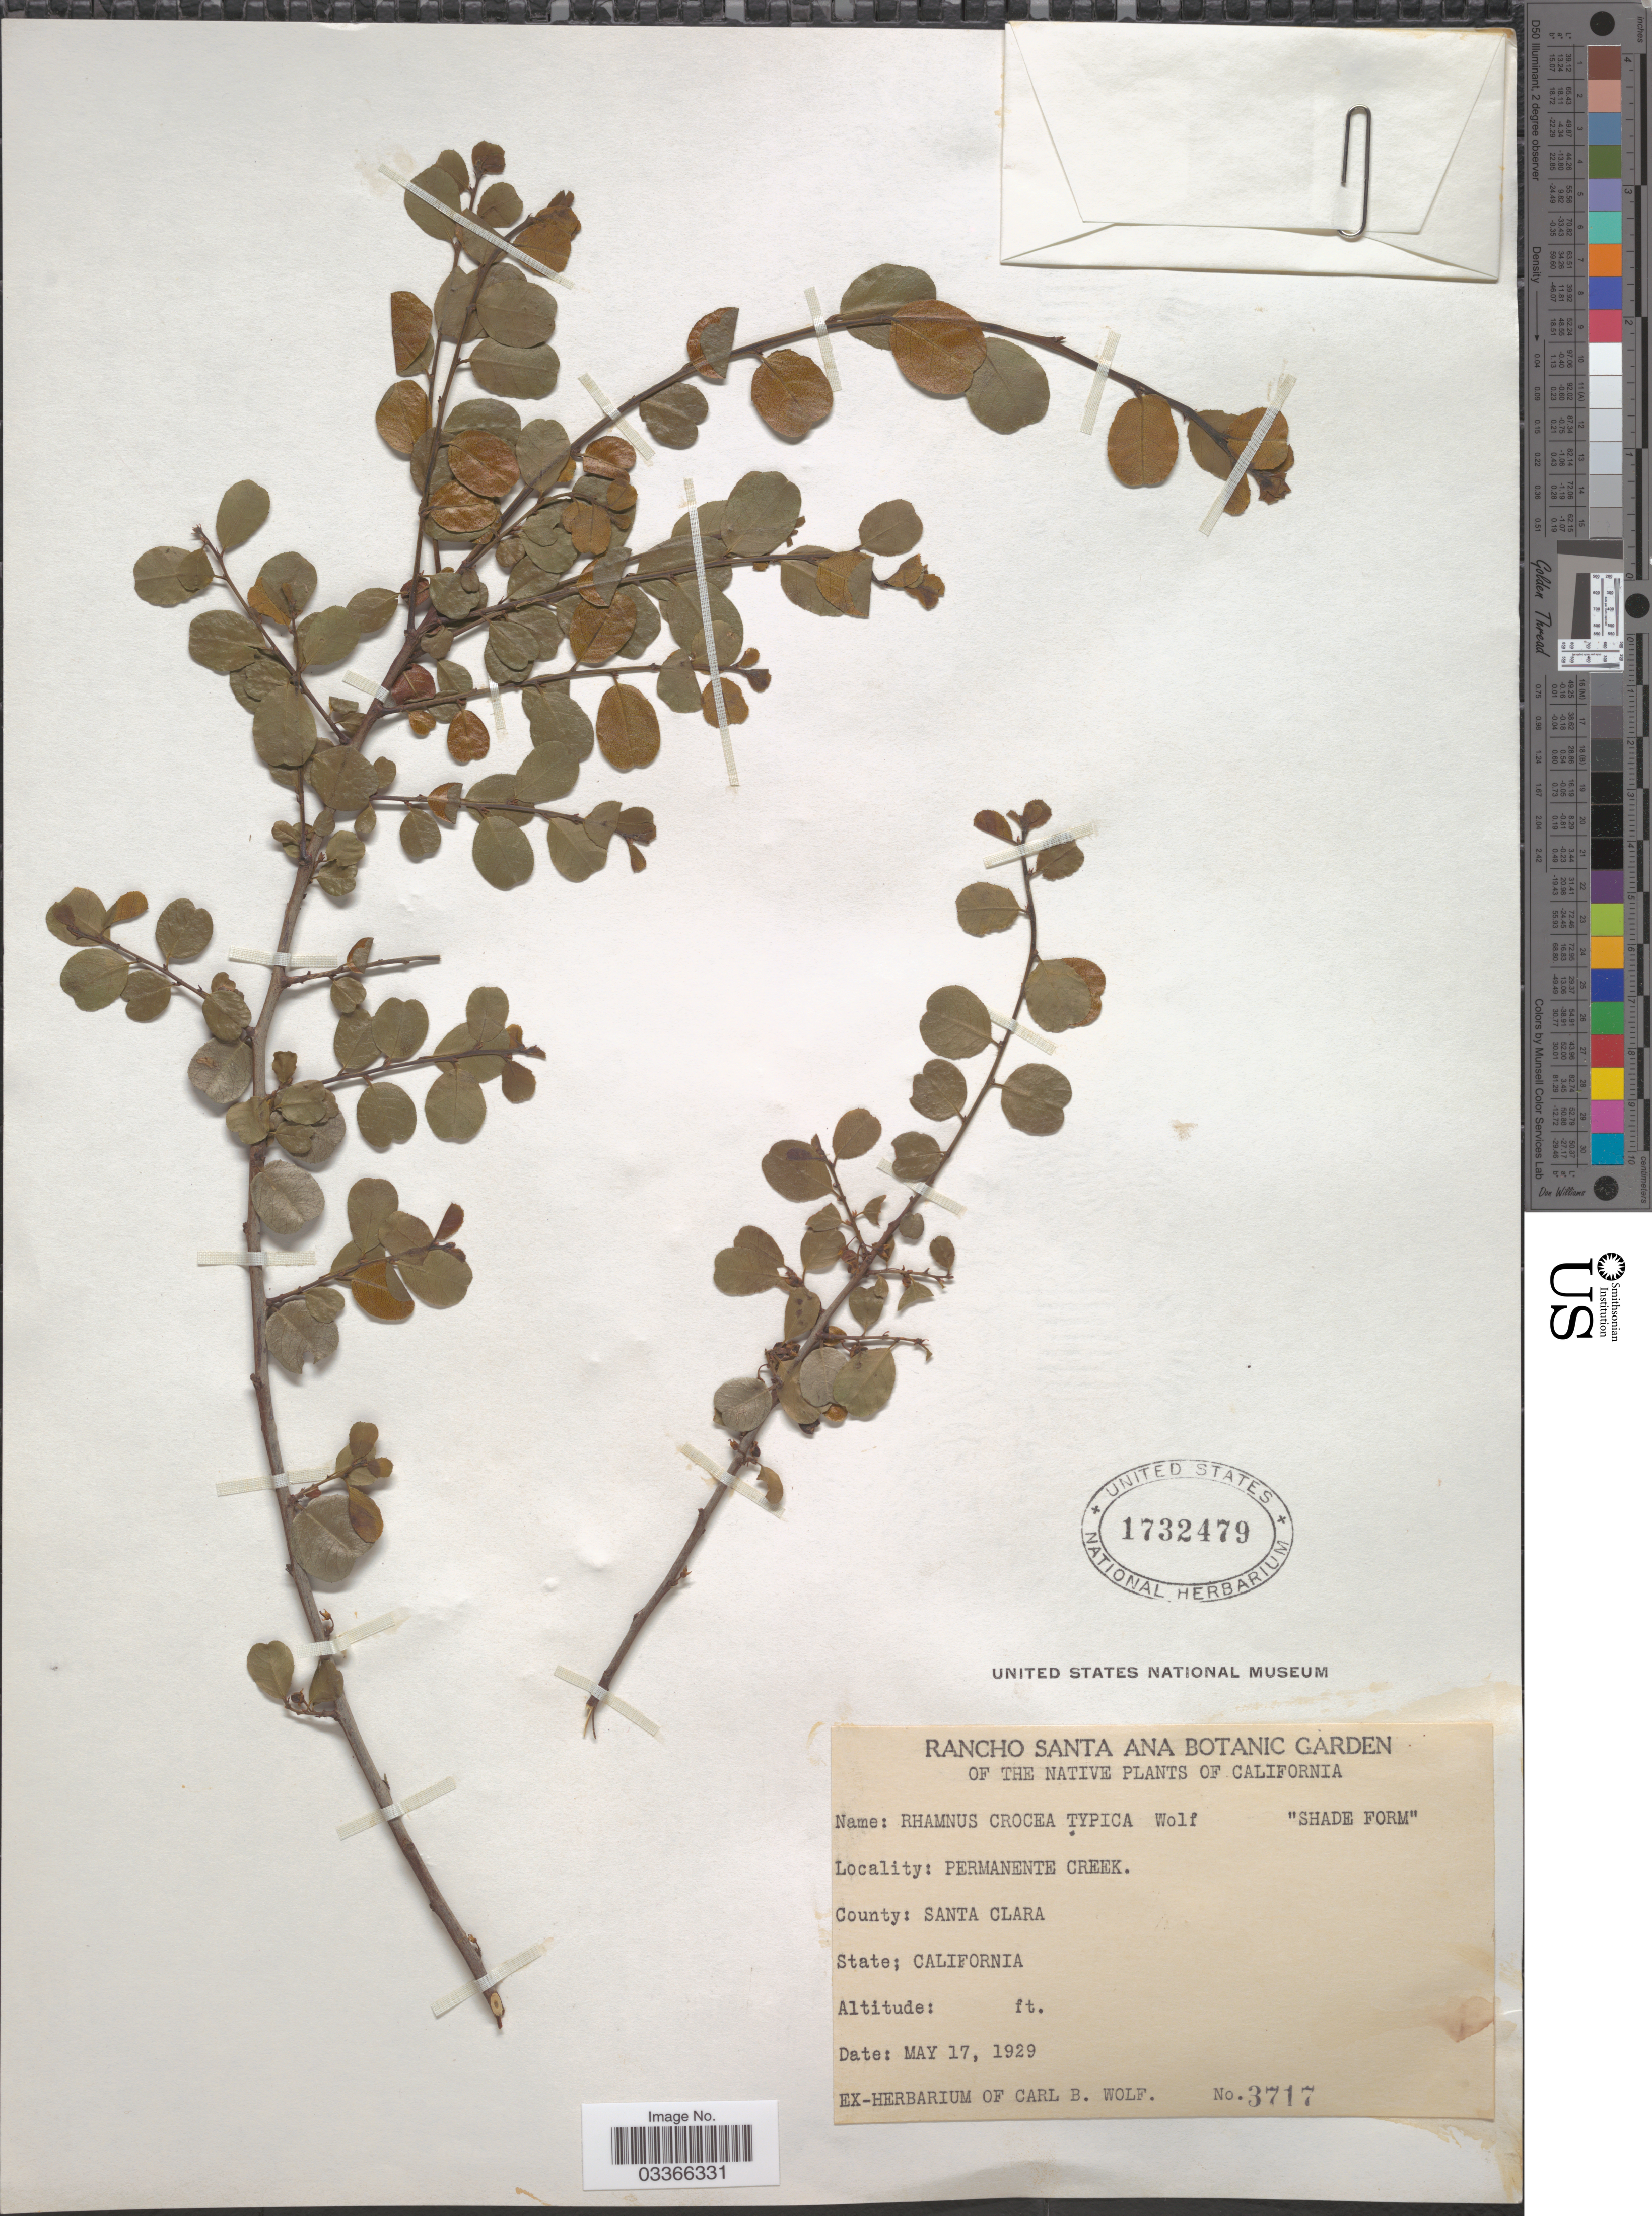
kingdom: Plantae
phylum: Tracheophyta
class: Magnoliopsida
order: Rosales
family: Rhamnaceae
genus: Rhamnus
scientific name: Rhamnus crocea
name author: Nutt.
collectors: ex herb. Carl B. Wolf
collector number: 3717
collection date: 1929-05-17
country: United States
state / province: California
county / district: Santa Clara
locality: Permanente Creek. County: Santa Clara.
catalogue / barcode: US 1732479